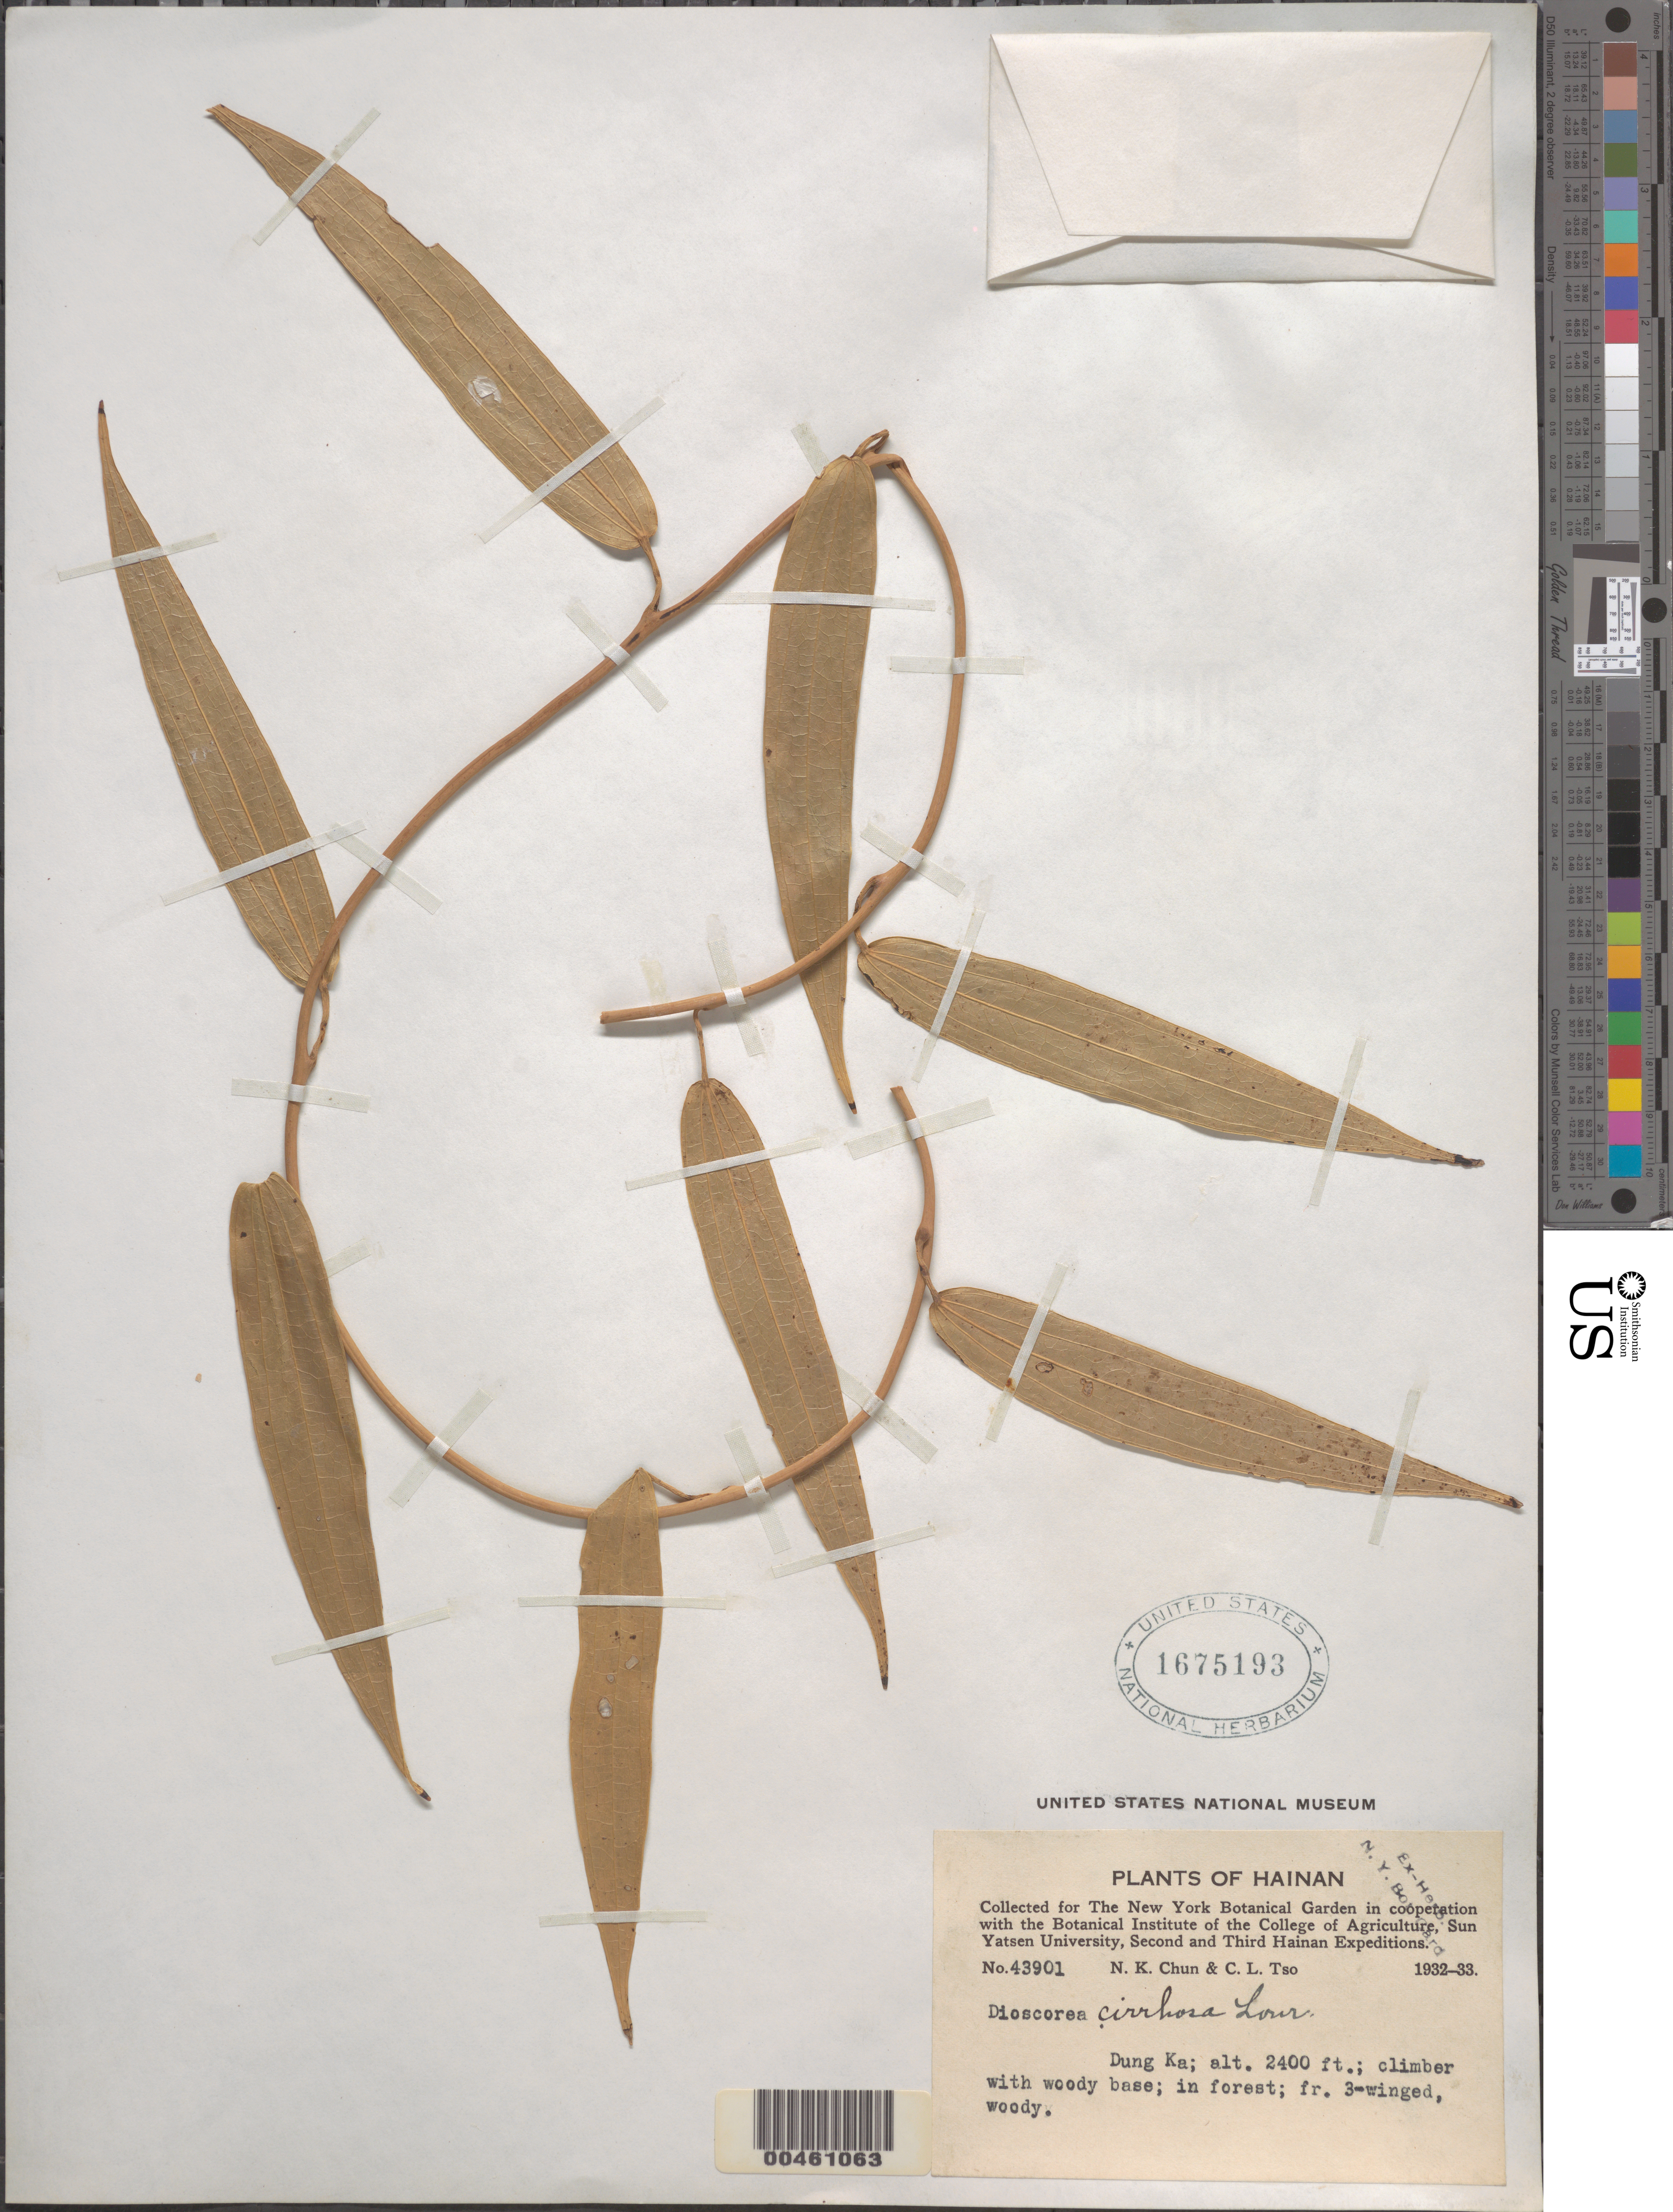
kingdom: Plantae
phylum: Tracheophyta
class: Liliopsida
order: Dioscoreales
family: Dioscoreaceae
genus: Dioscorea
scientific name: Dioscorea cirrhosa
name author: Lour.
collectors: N. K. Chun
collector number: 43901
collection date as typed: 1932 to -- --- 1933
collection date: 1932/1933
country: China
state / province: Hainan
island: Hainan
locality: Dung Ka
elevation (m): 732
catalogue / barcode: US 1675193